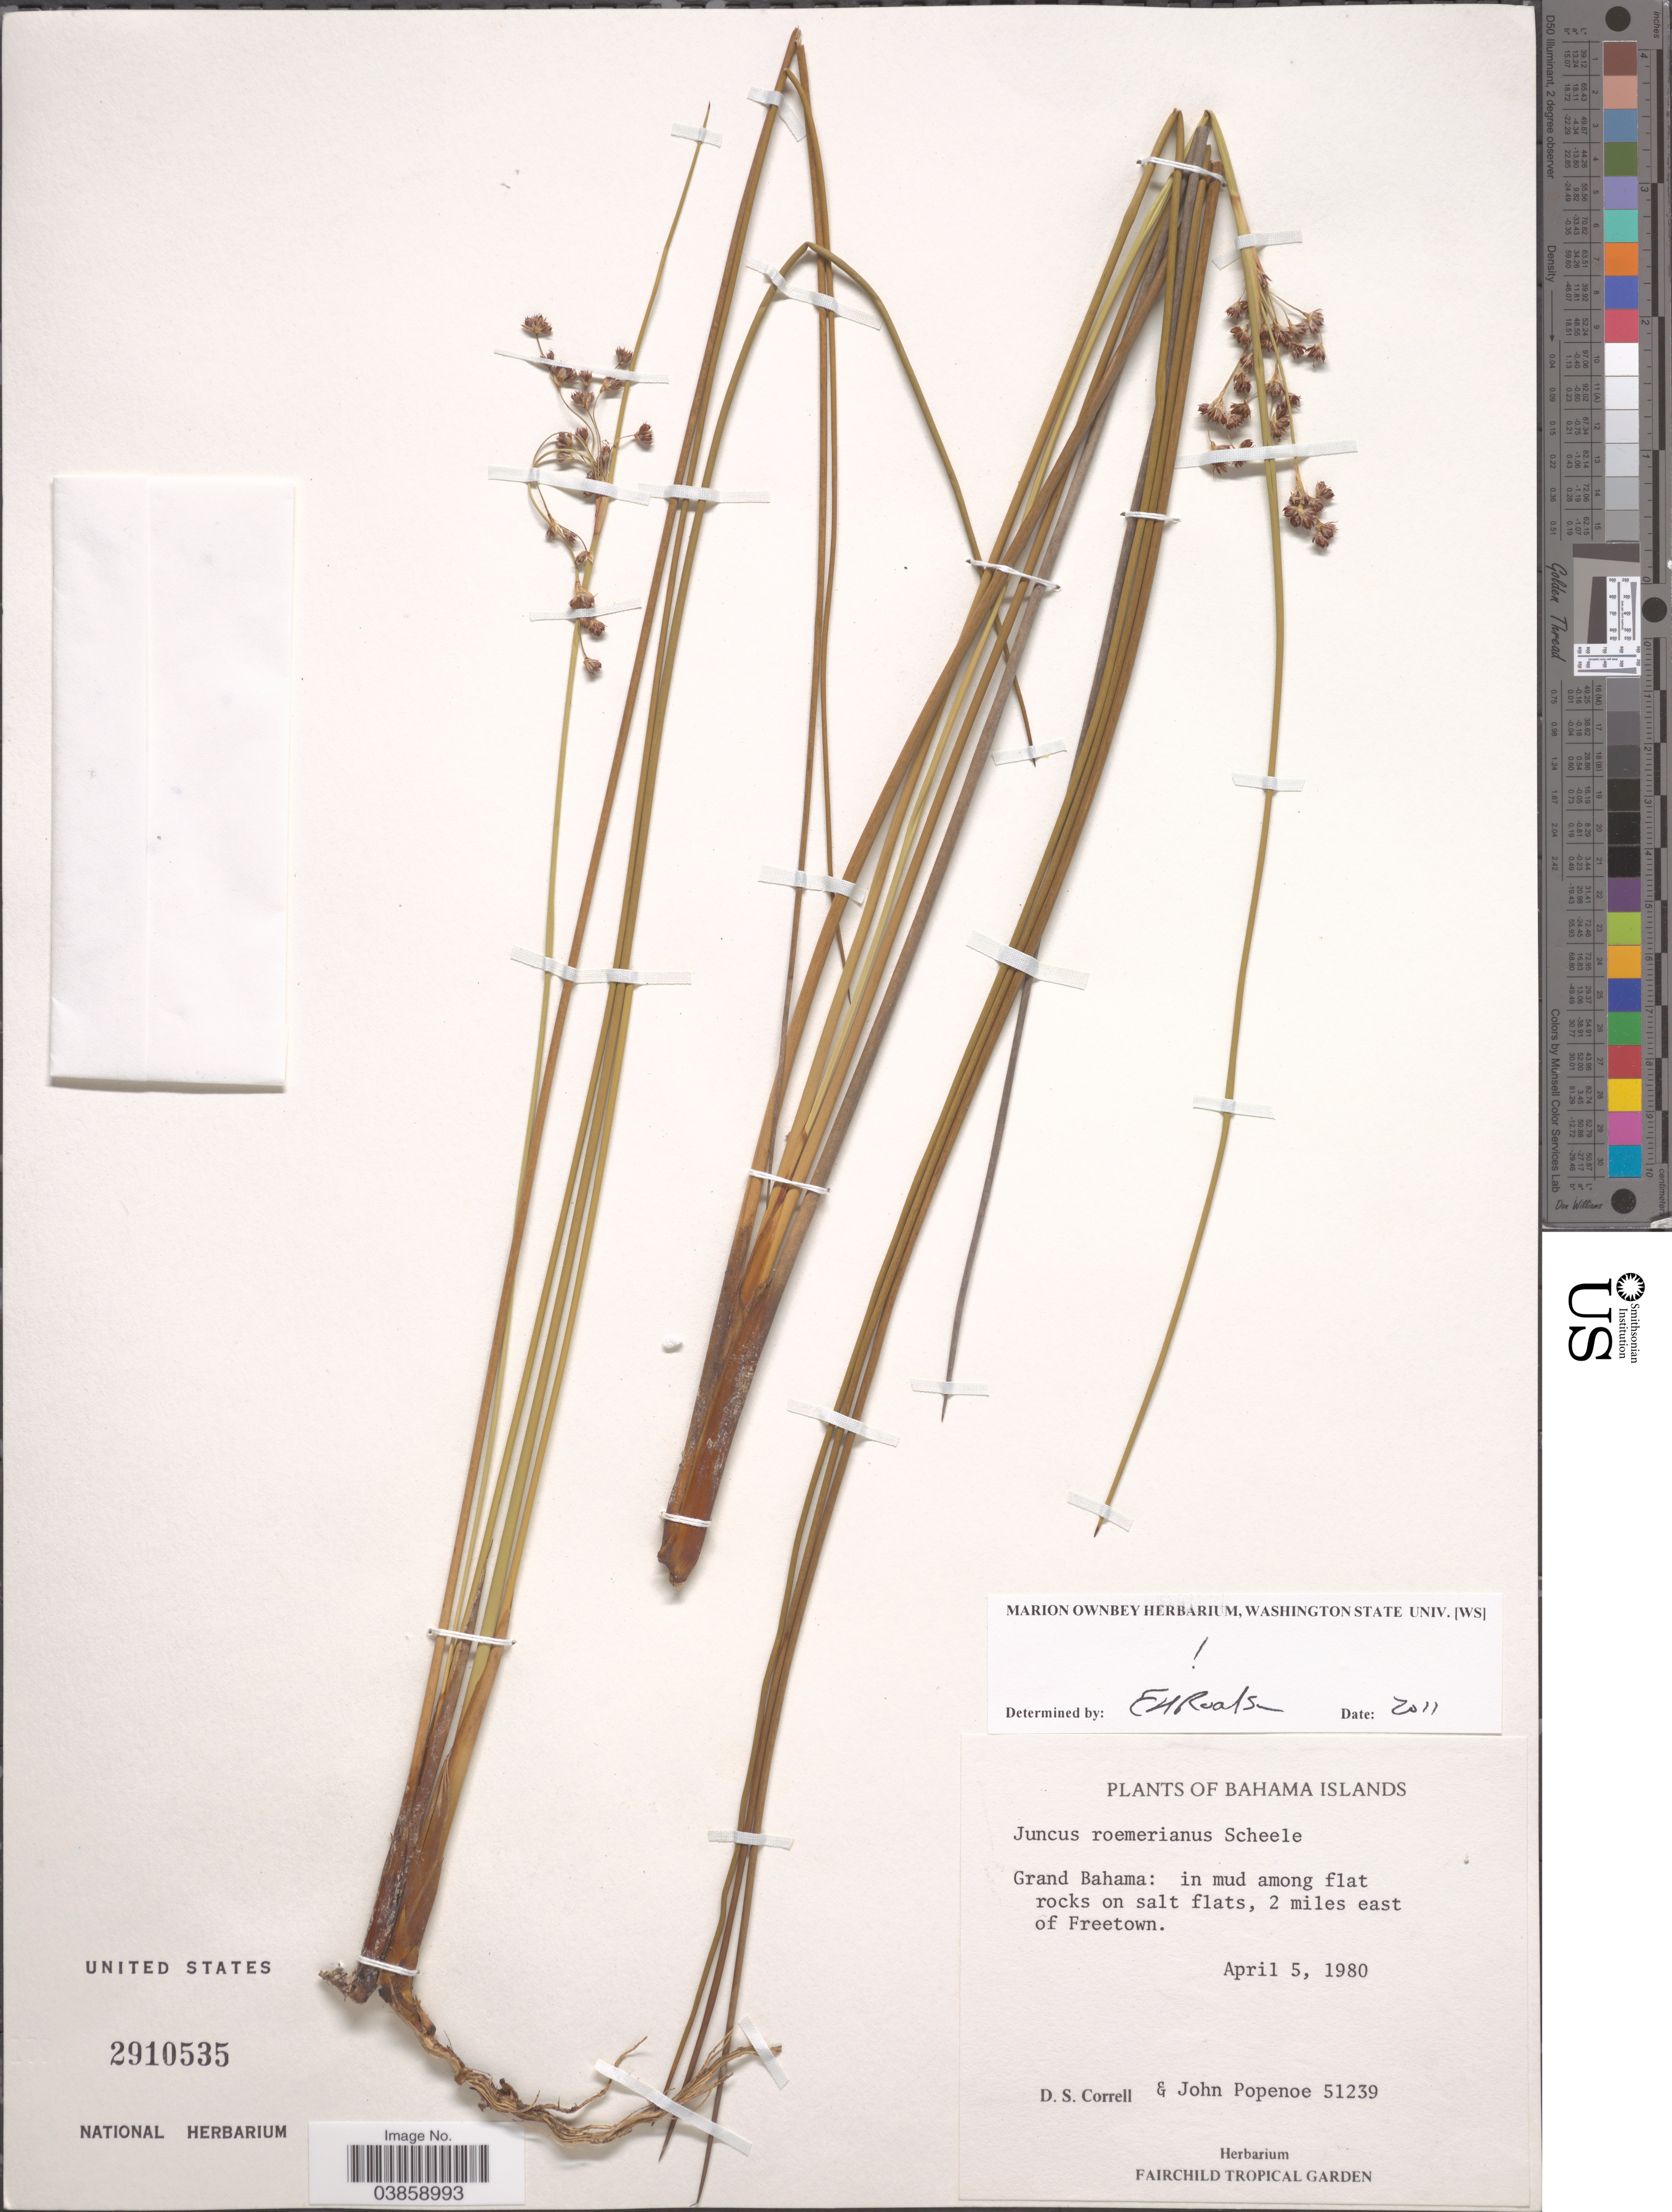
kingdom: Plantae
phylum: Tracheophyta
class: Liliopsida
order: Poales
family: Juncaceae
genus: Juncus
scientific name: Juncus roemerianus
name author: Scheele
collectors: D. Corell & J. Popenoe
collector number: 51239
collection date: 1980-04-05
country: Bahamas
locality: Bahama Islands. Grand Bahama: 2 miles east of Freetown.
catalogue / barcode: US 2910535